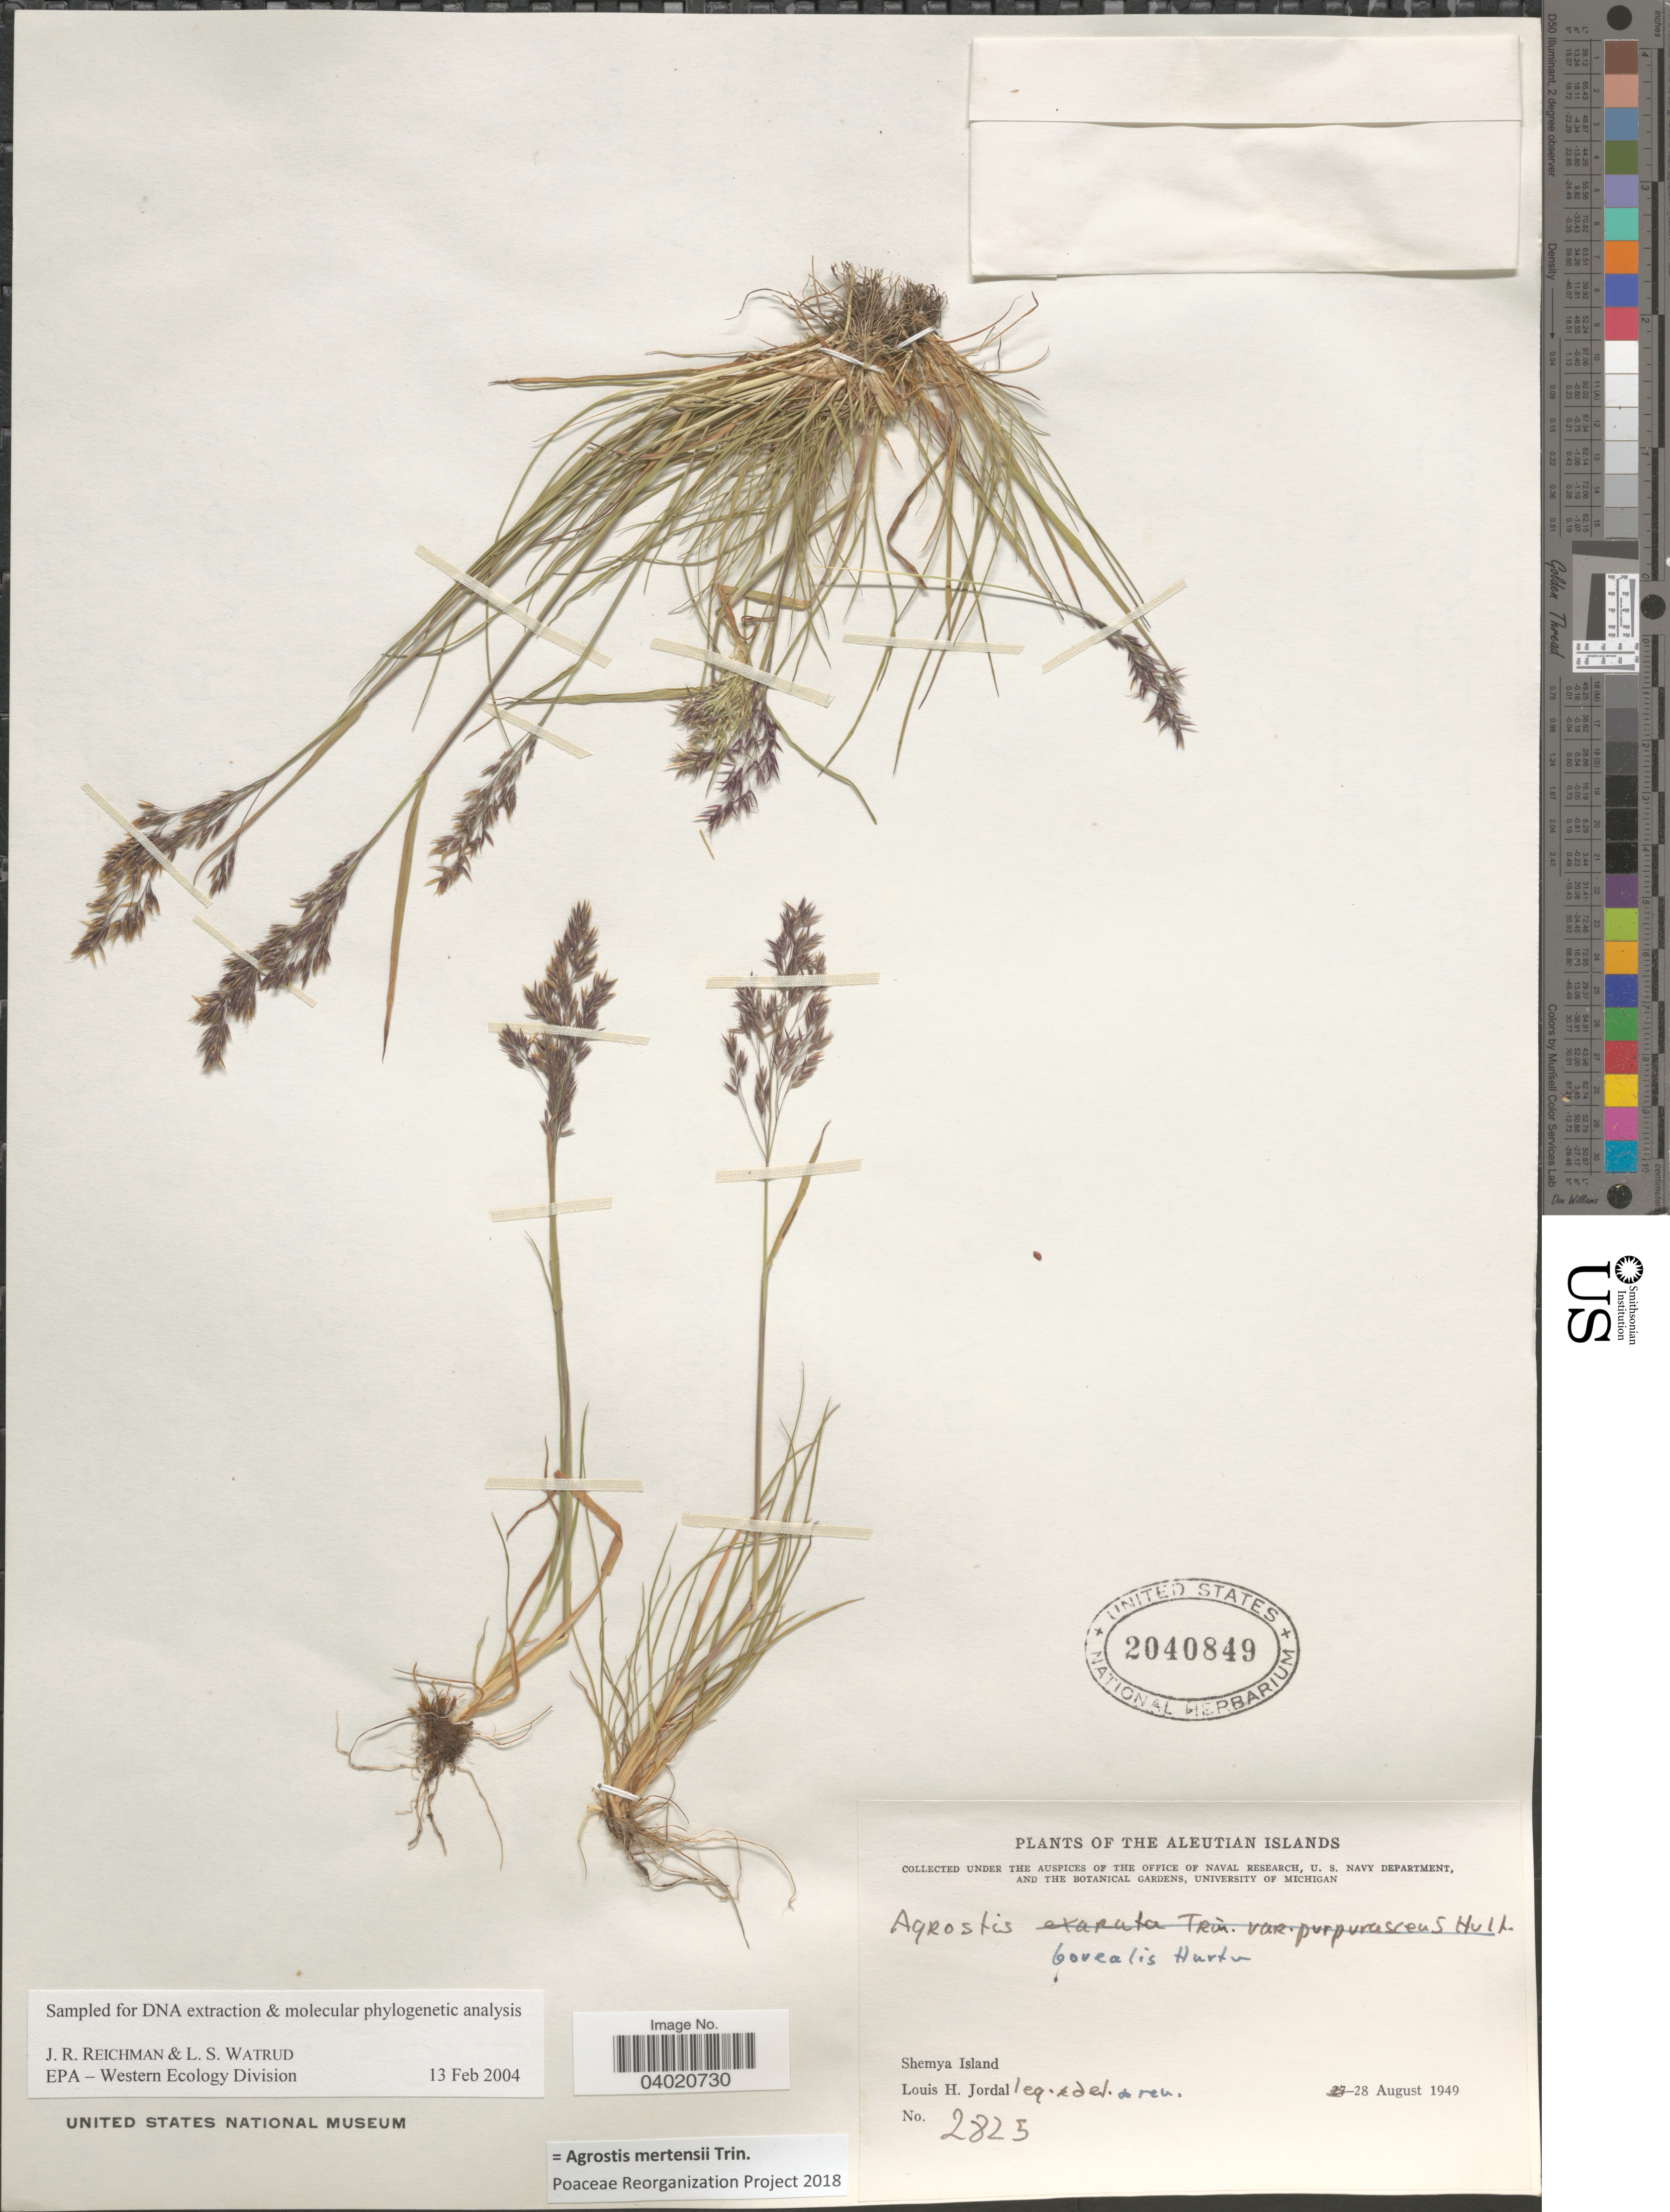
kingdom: Plantae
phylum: Tracheophyta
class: Liliopsida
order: Poales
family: Poaceae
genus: Agrostis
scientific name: Agrostis mertensii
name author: Trin.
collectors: L. Jordal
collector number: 2825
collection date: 1949-08-28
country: United States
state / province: Alaska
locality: The Aleutian Islands. Shemya Island.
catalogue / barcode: US 2040849